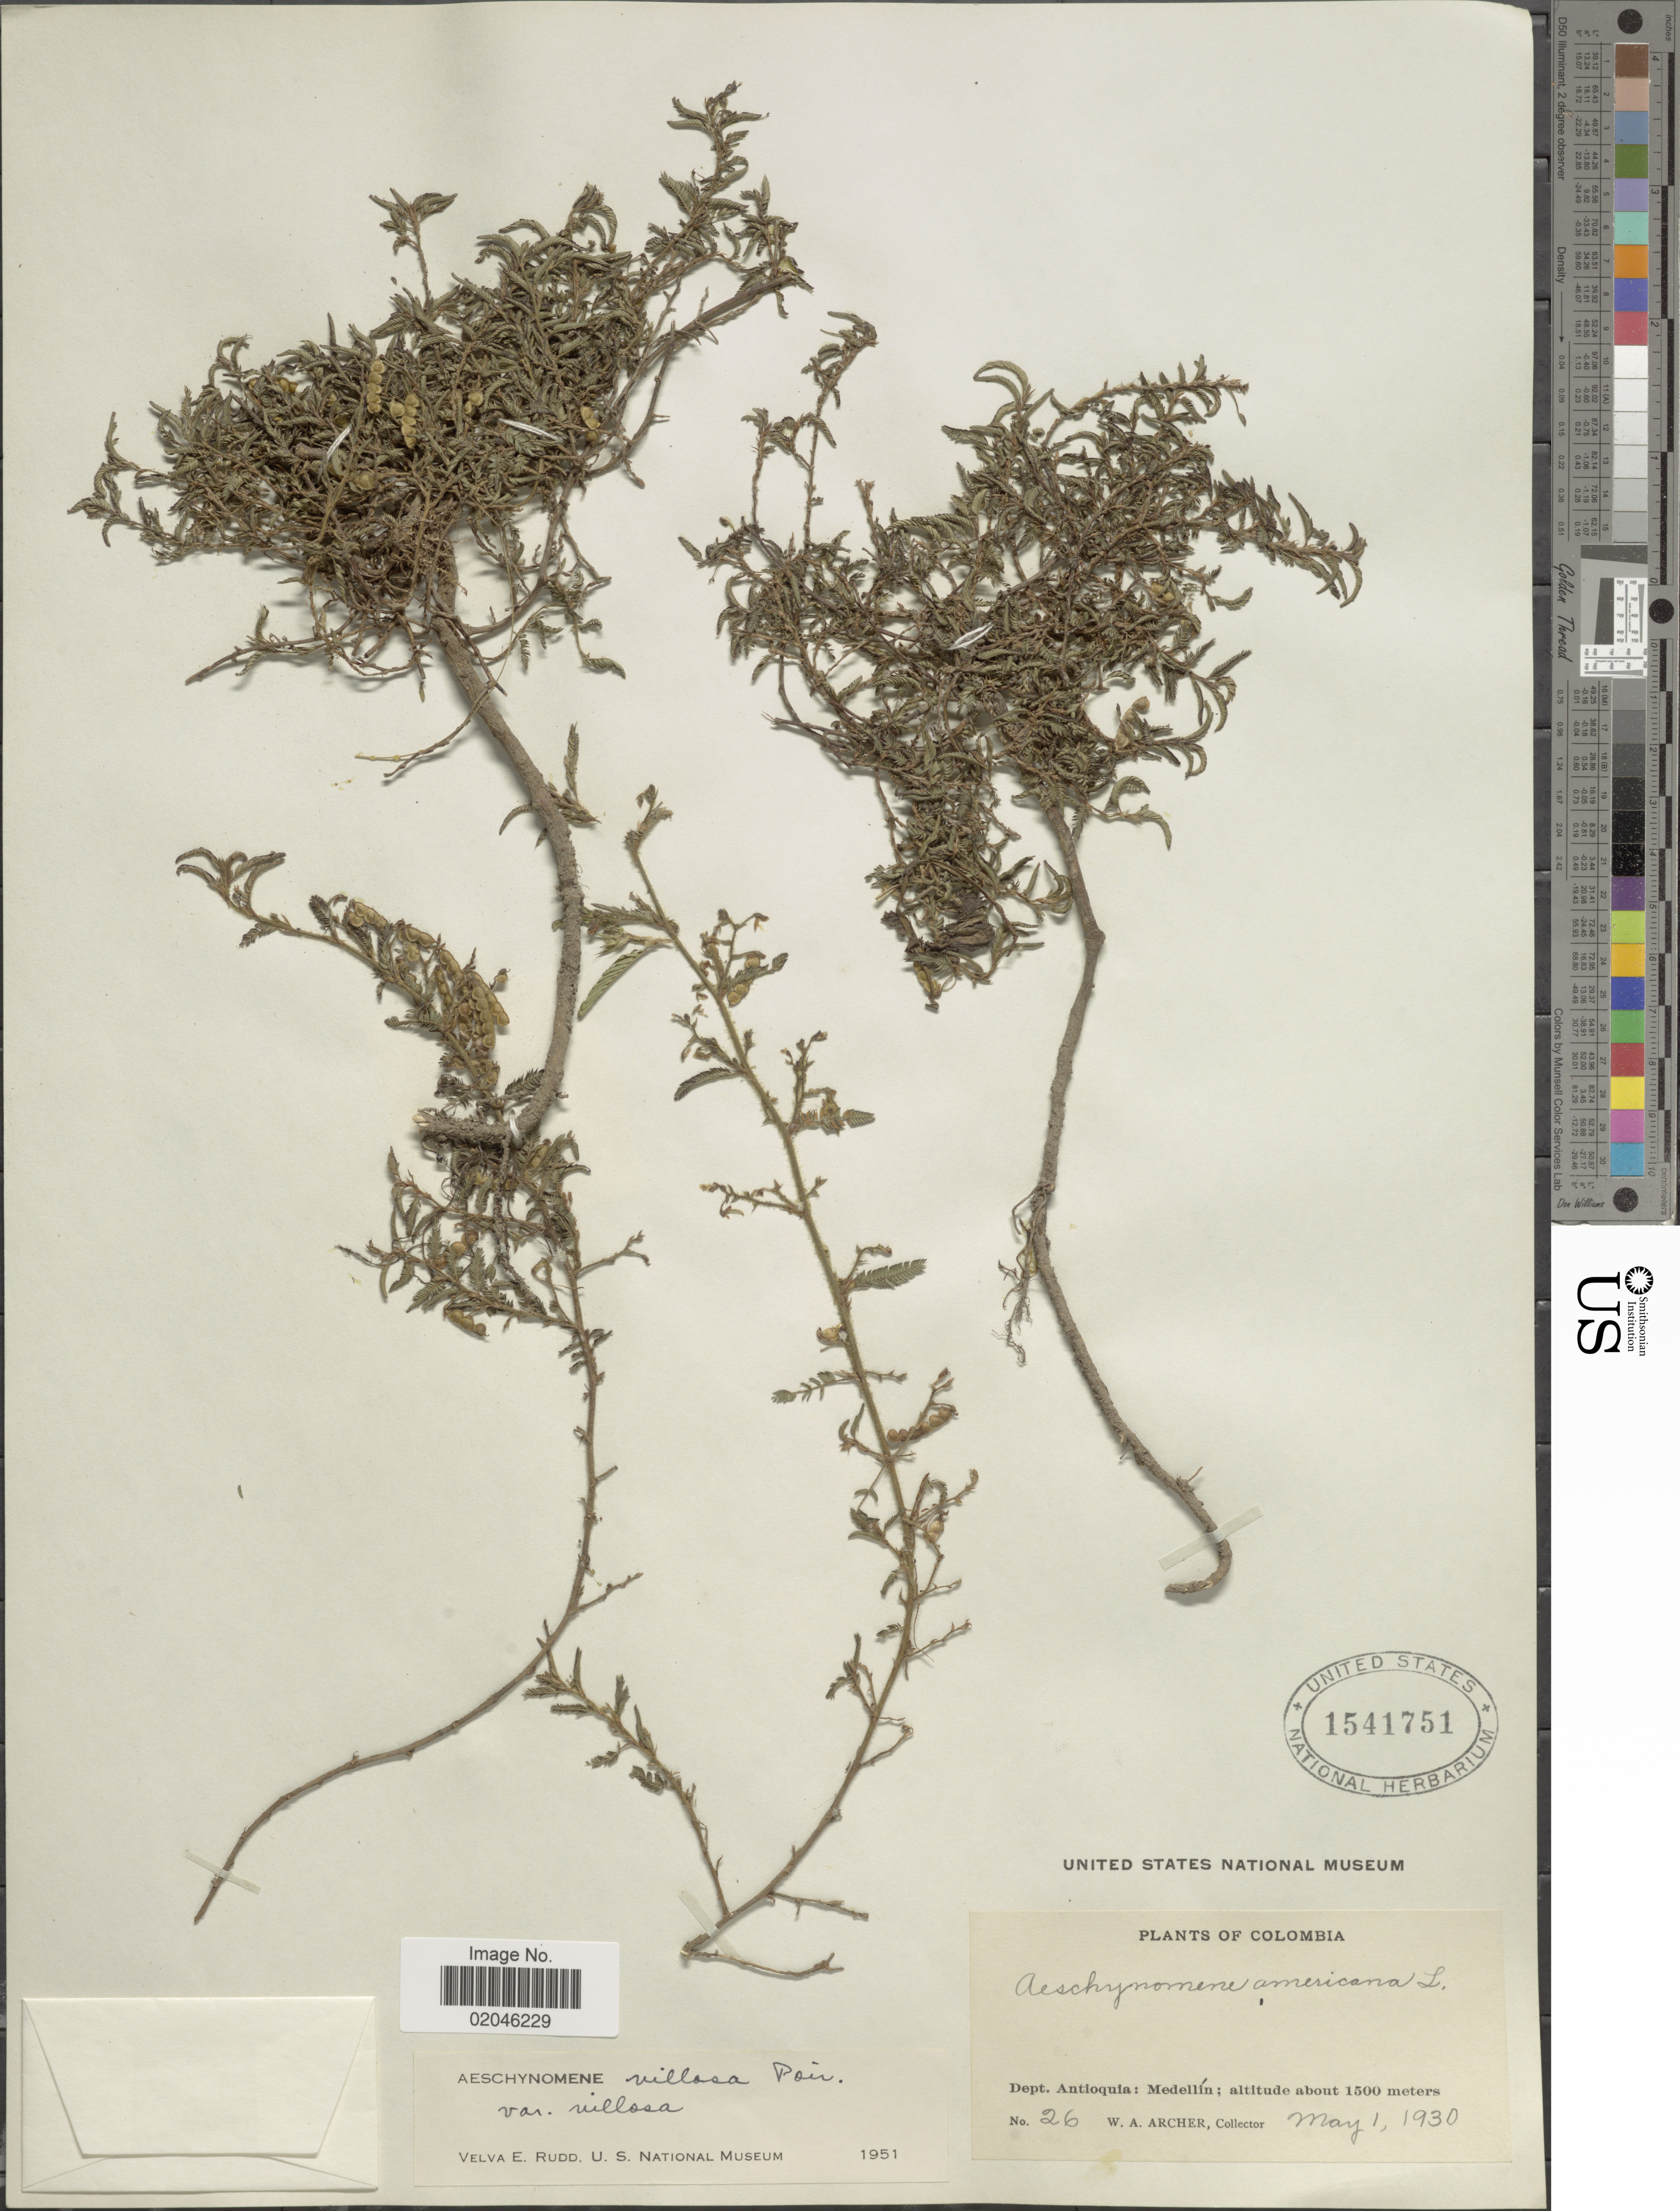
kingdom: Plantae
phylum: Tracheophyta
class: Magnoliopsida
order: Fabales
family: Fabaceae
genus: Aeschynomene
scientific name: Aeschynomene villosa var. villosa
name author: Poir.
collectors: W. A. Archer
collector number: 26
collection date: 1930-05-01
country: Colombia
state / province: Antioquia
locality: Medellin.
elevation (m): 1500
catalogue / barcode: US 1541751